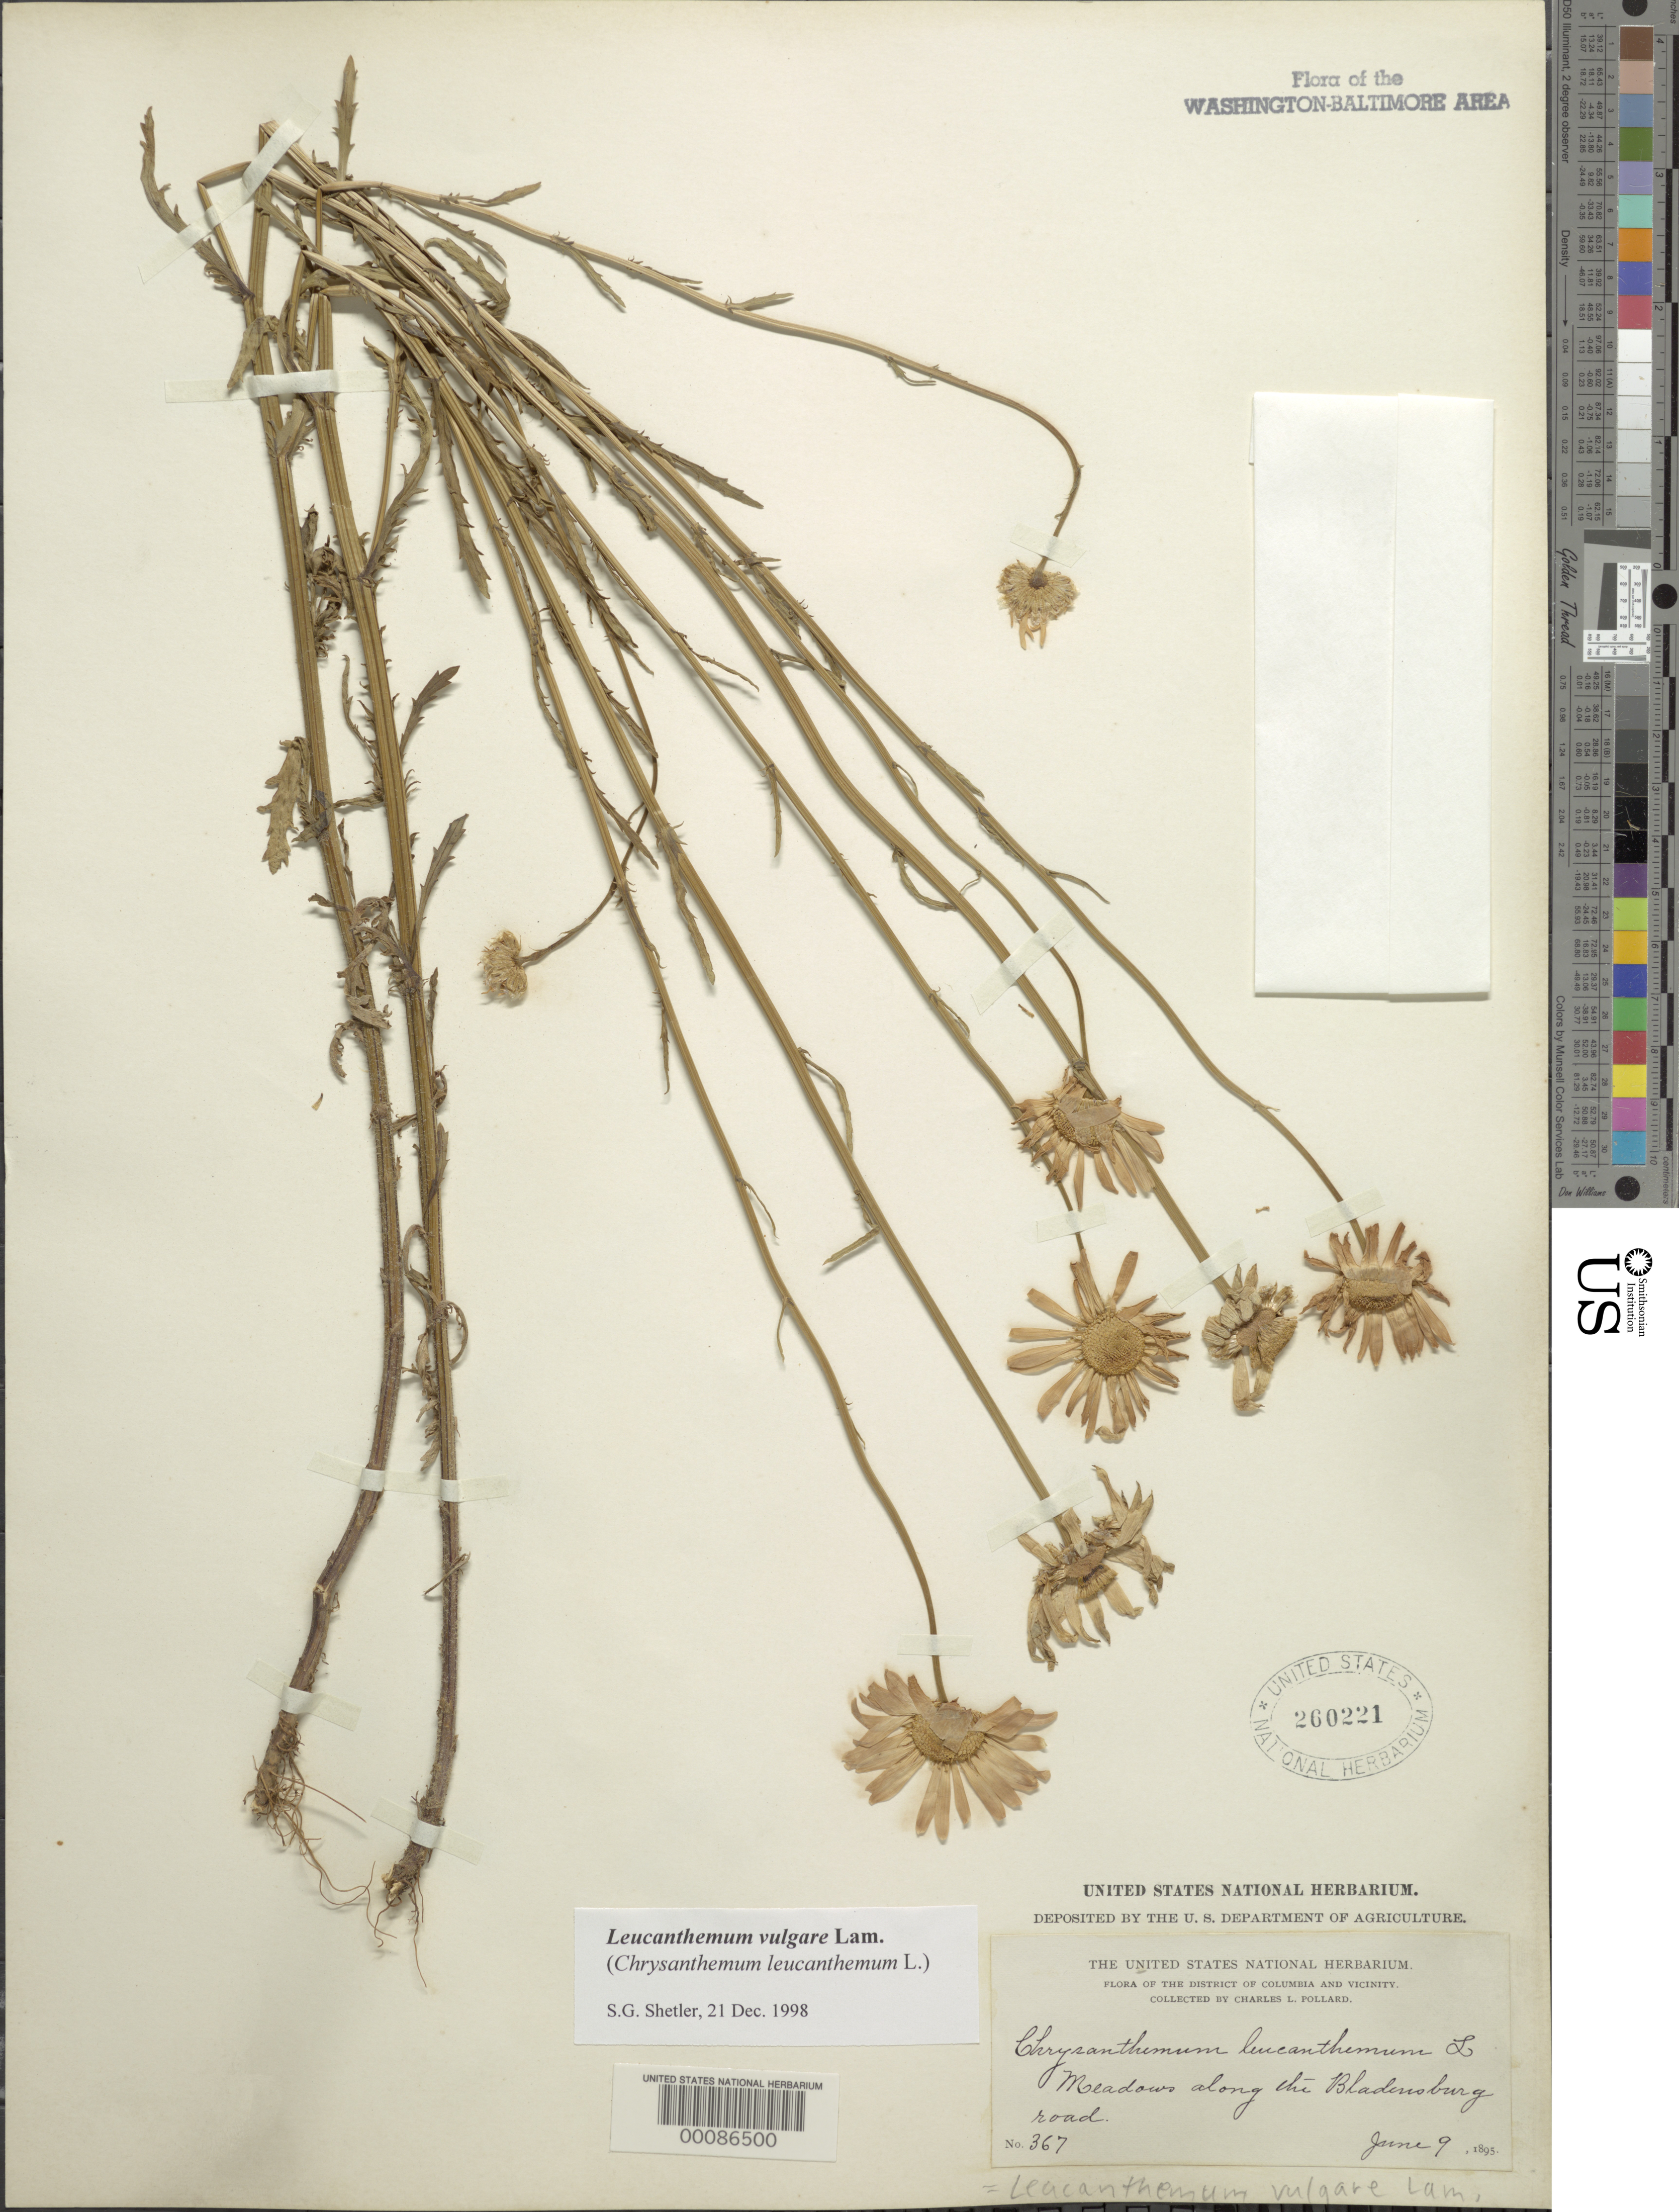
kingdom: Plantae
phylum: Tracheophyta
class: Magnoliopsida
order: Asterales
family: Asteraceae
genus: Leucanthemum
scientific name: Leucanthemum vulgare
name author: Lam.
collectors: C. L. Pollard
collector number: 367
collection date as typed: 09 Jun 1895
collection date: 1895-06-09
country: United States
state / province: Maryland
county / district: Prince George's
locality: Bladensburg Road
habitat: Meadow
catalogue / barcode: US 260221